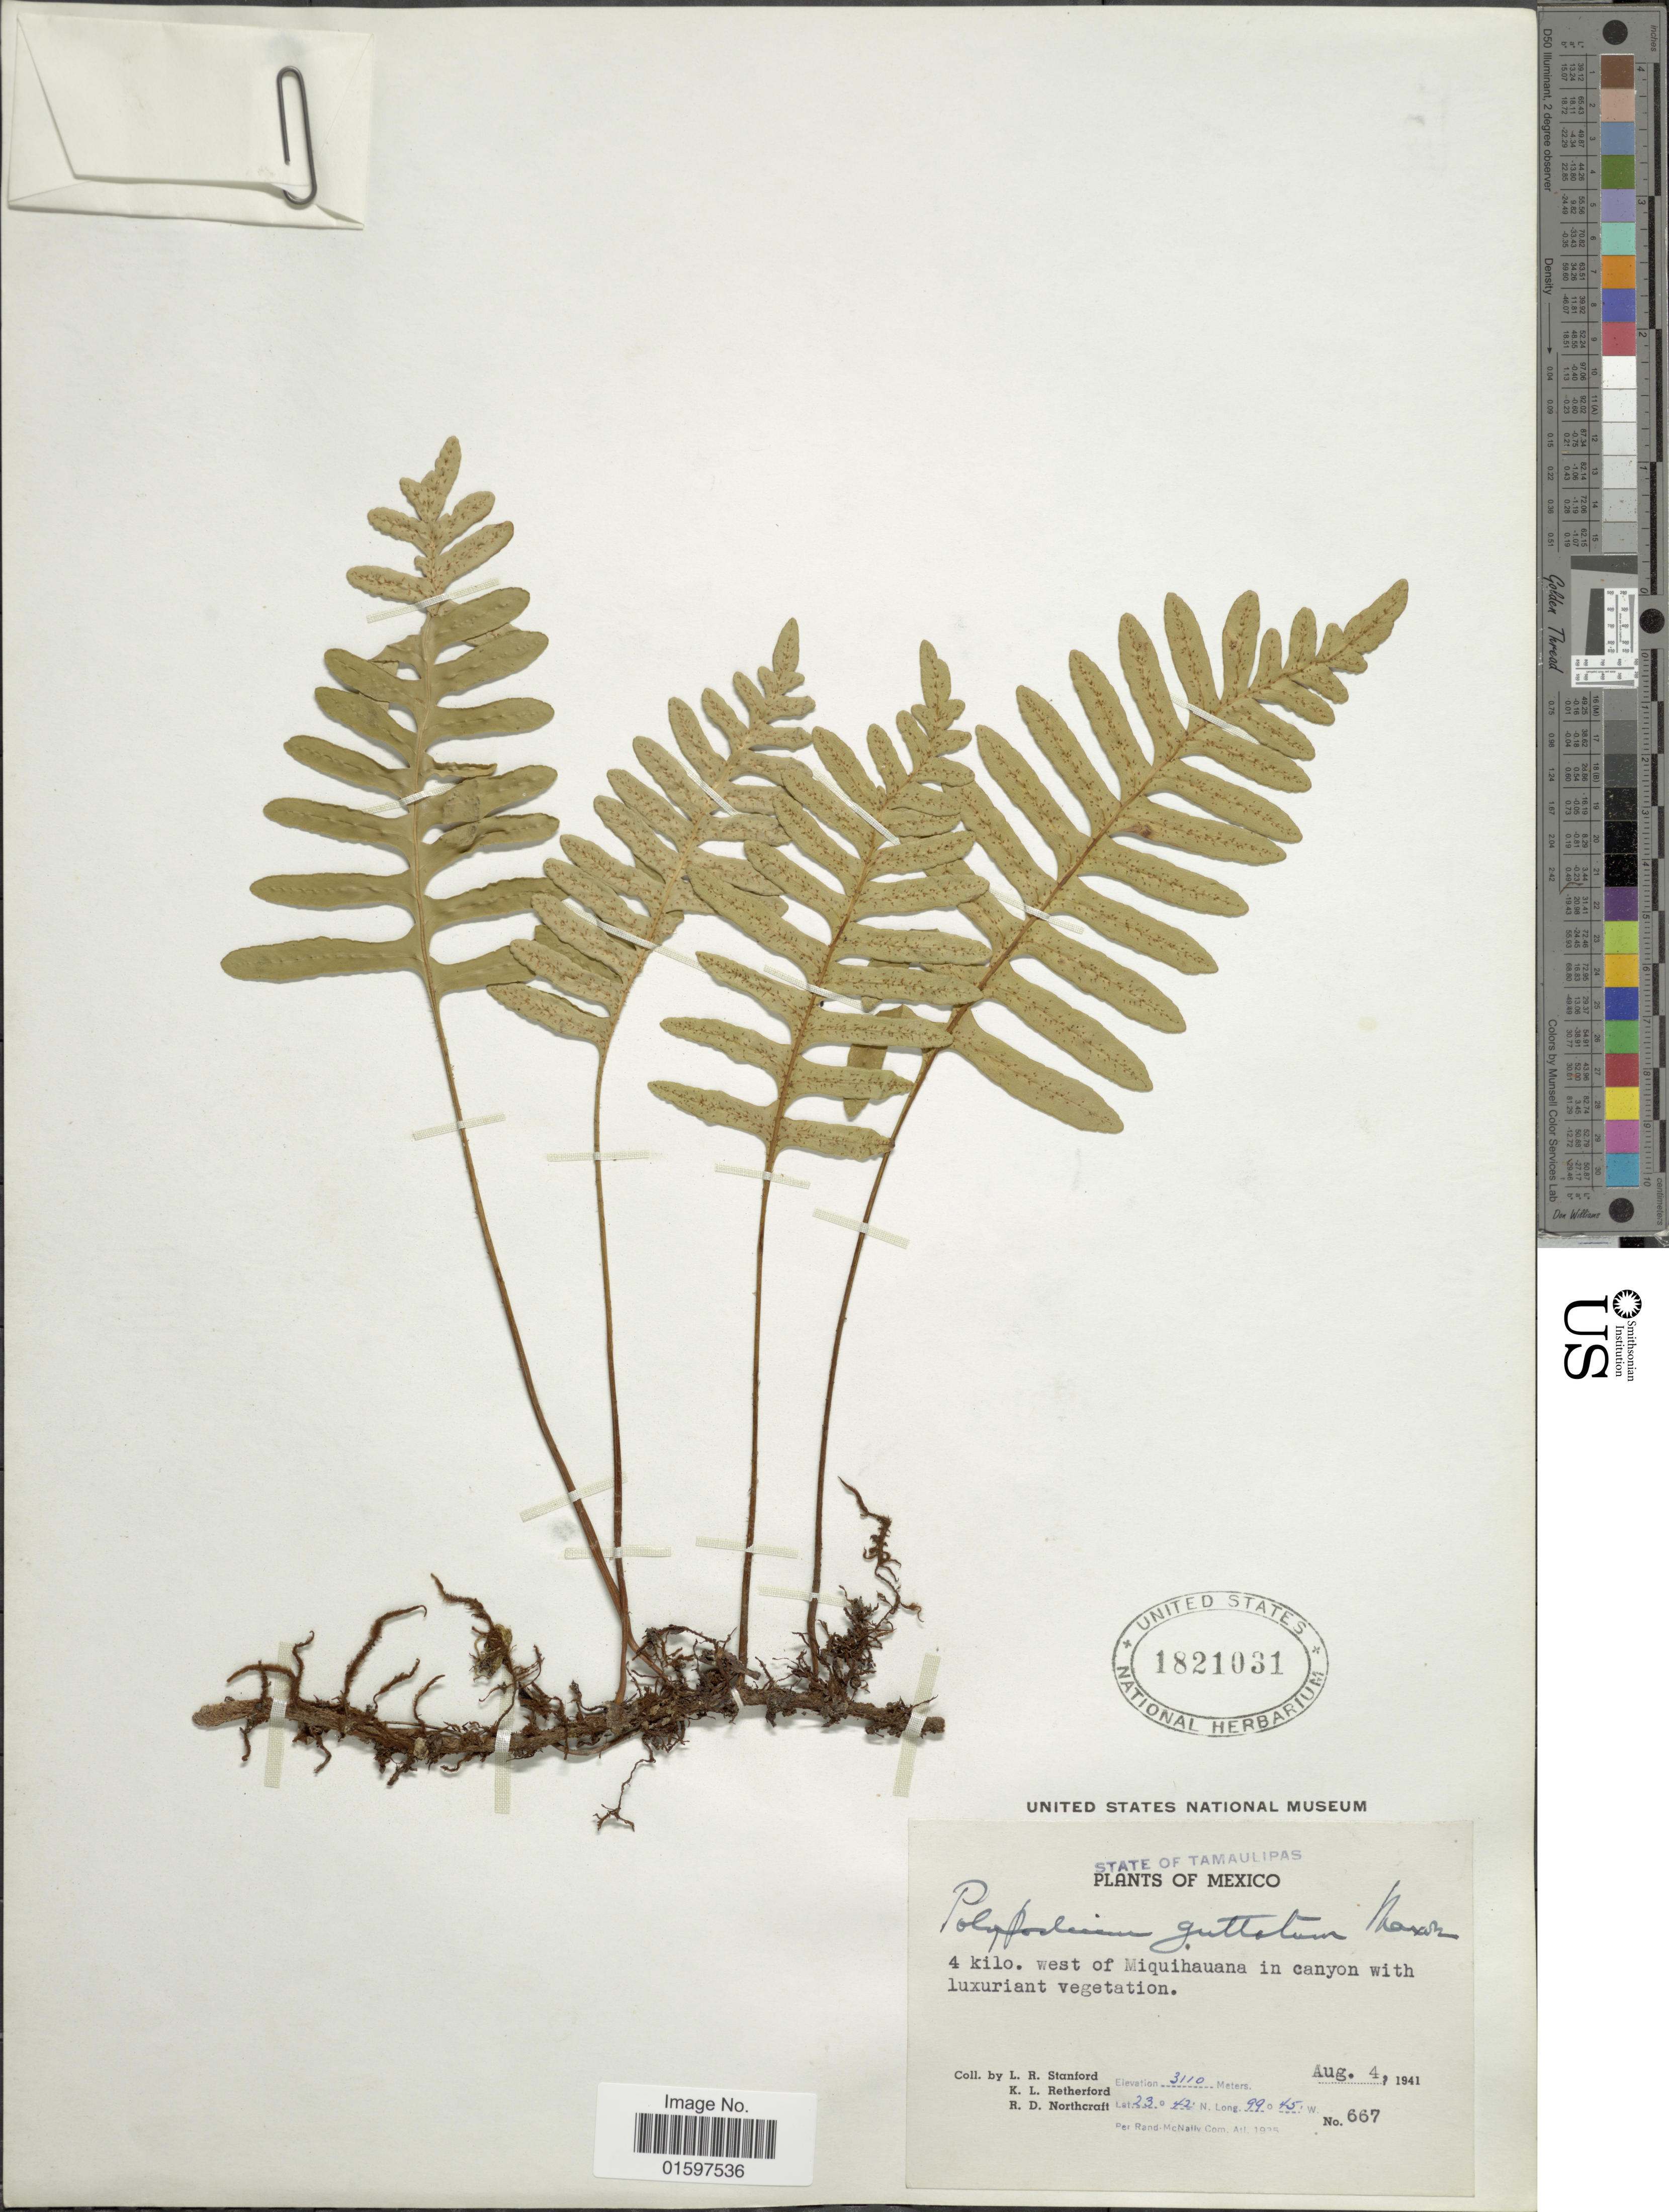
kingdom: Plantae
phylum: Tracheophyta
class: Polypodiopsida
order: Polypodiales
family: Polypodiaceae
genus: Pleopeltis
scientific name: Pleopeltis guttata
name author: (Maxon) E.G. Andrews & Windham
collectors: L. R. Stanford, K. Retherford & R. Northcraft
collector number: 667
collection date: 1941-08-04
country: Mexico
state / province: Tamaulipas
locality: State of Tamaulipas, 4 kilo. west of Miquihauana in canyon with luxuriant vegetation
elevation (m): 3110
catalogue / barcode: US 1821031